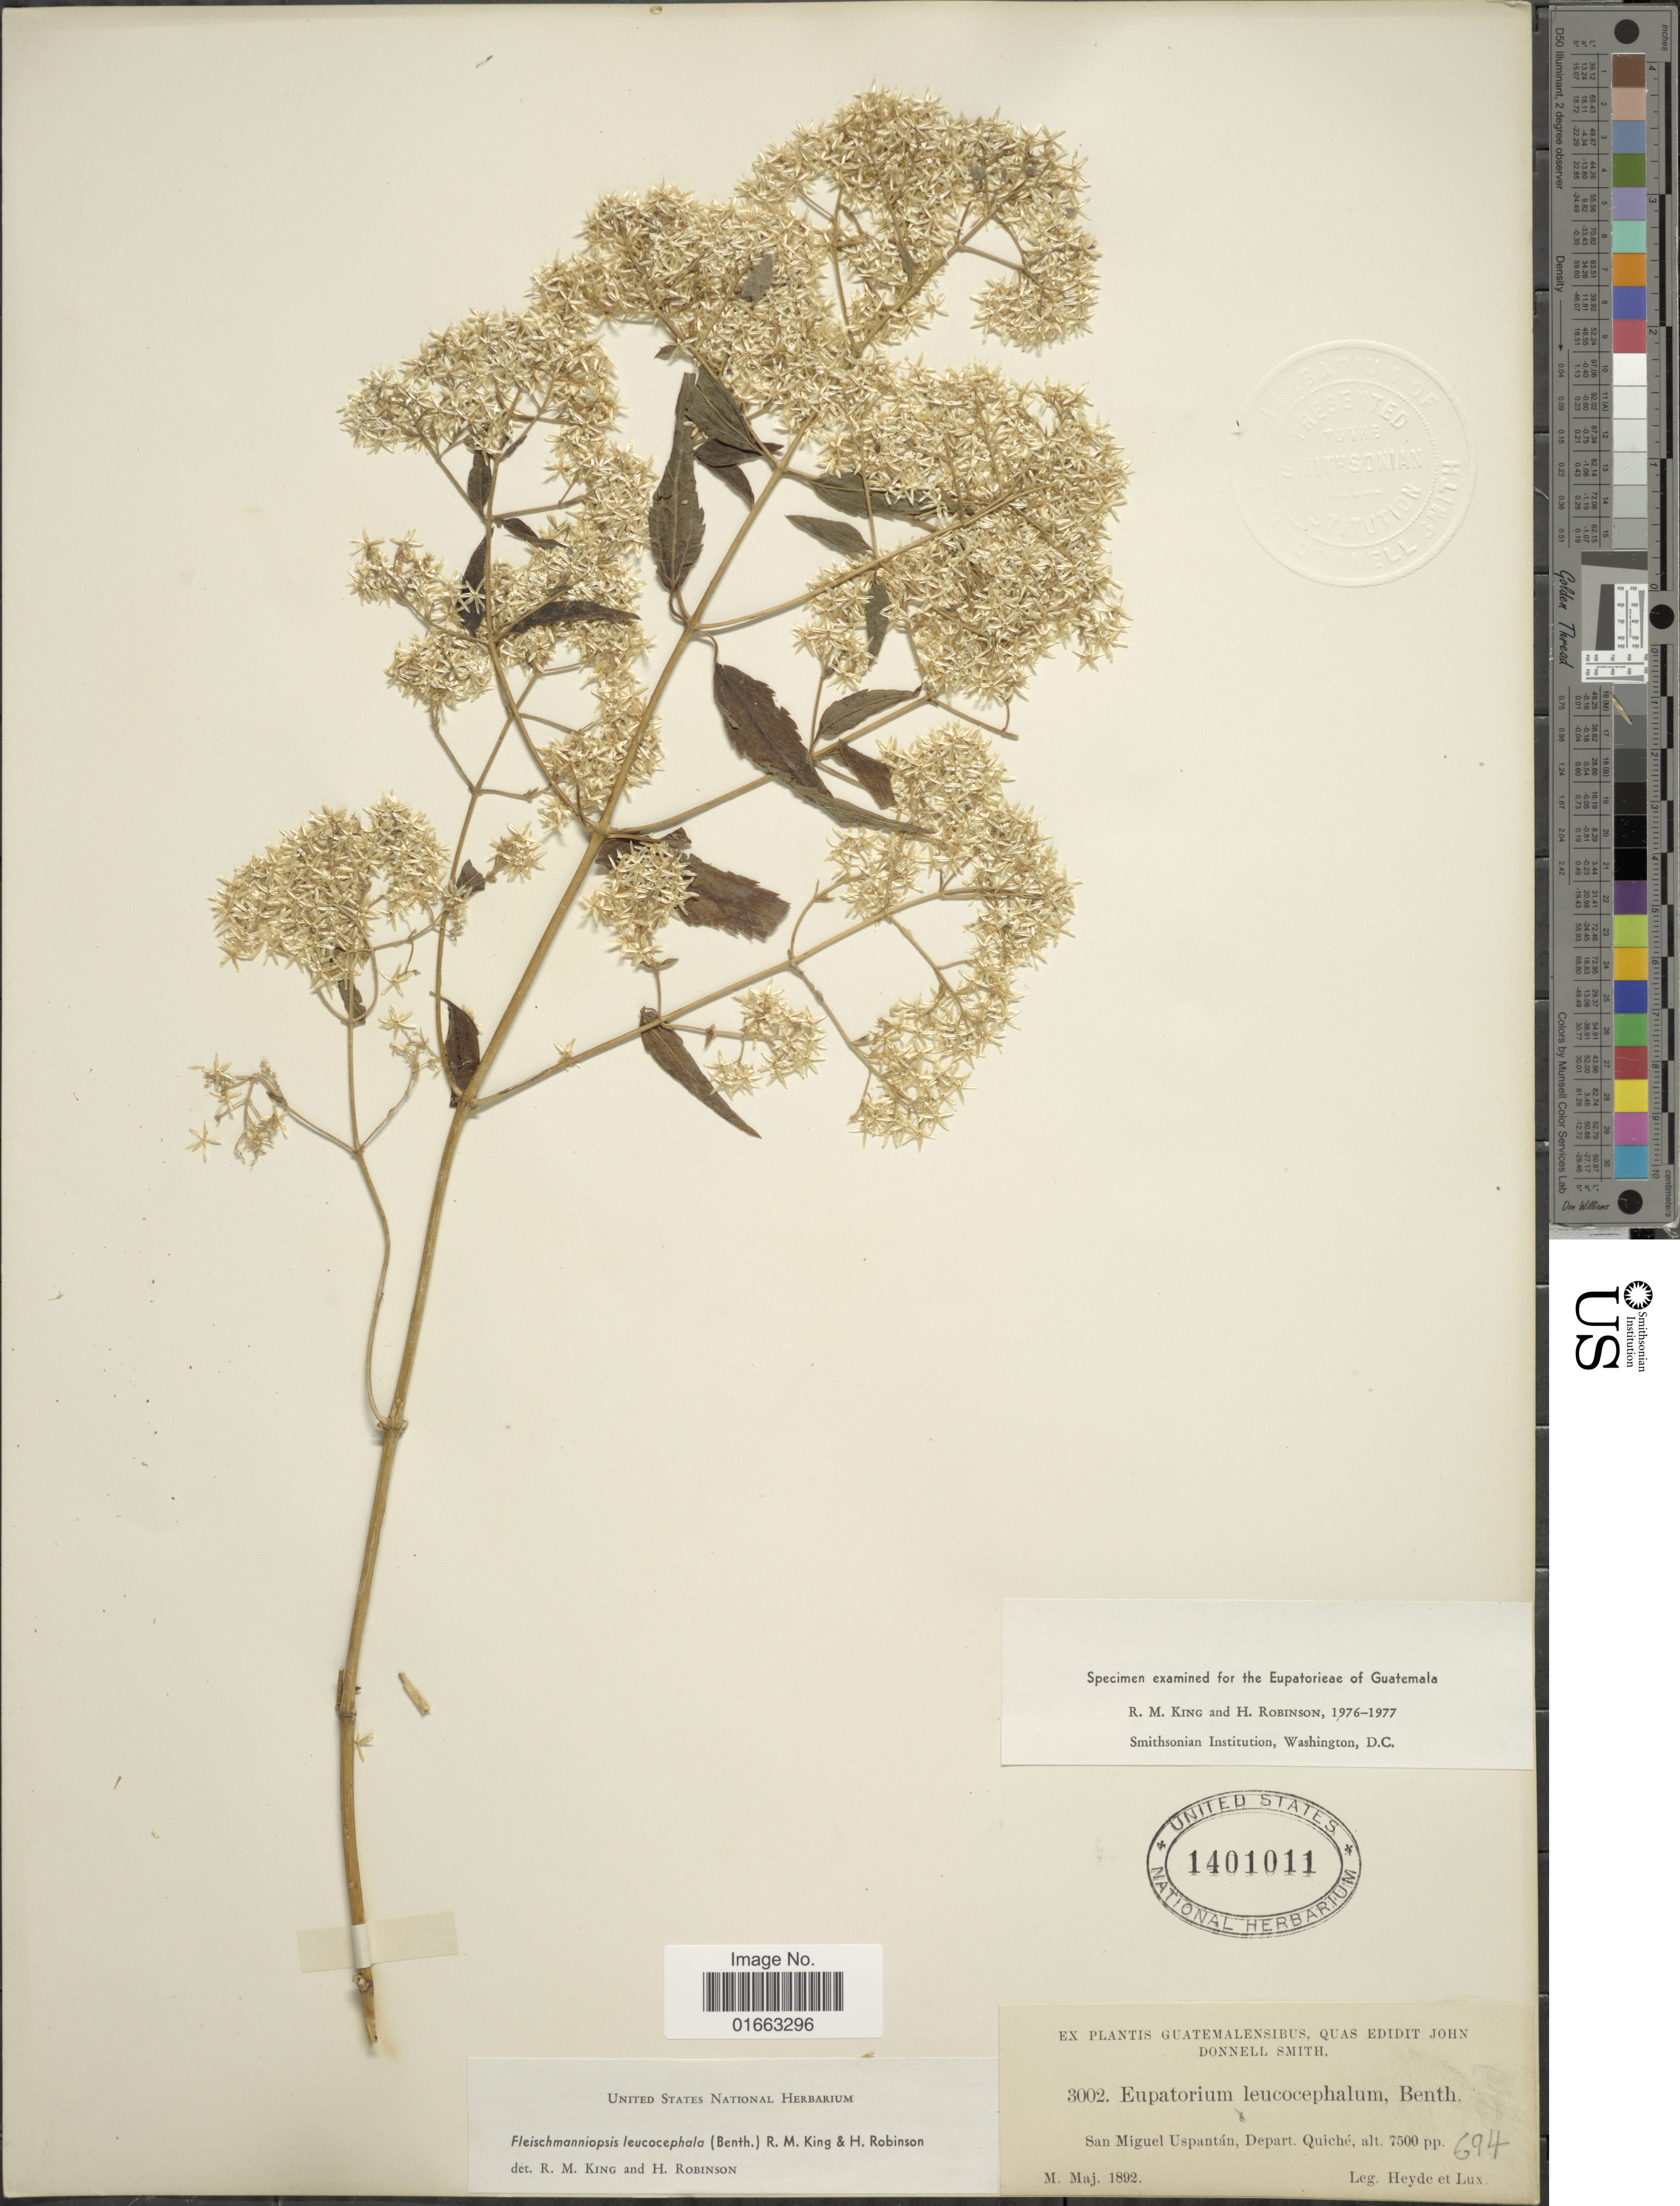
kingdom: Plantae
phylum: Tracheophyta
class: Magnoliopsida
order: Asterales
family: Asteraceae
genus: Fleischmanniopsis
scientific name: Fleischmanniopsis leucocephala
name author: (Benth.) R.M. King & H. Rob.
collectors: Heyde & Lux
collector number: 3002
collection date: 1892-05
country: Guatemala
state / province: El Quiché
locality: San Miguel Uspantán, Depart. Quiché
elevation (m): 2286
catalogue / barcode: US 1401011